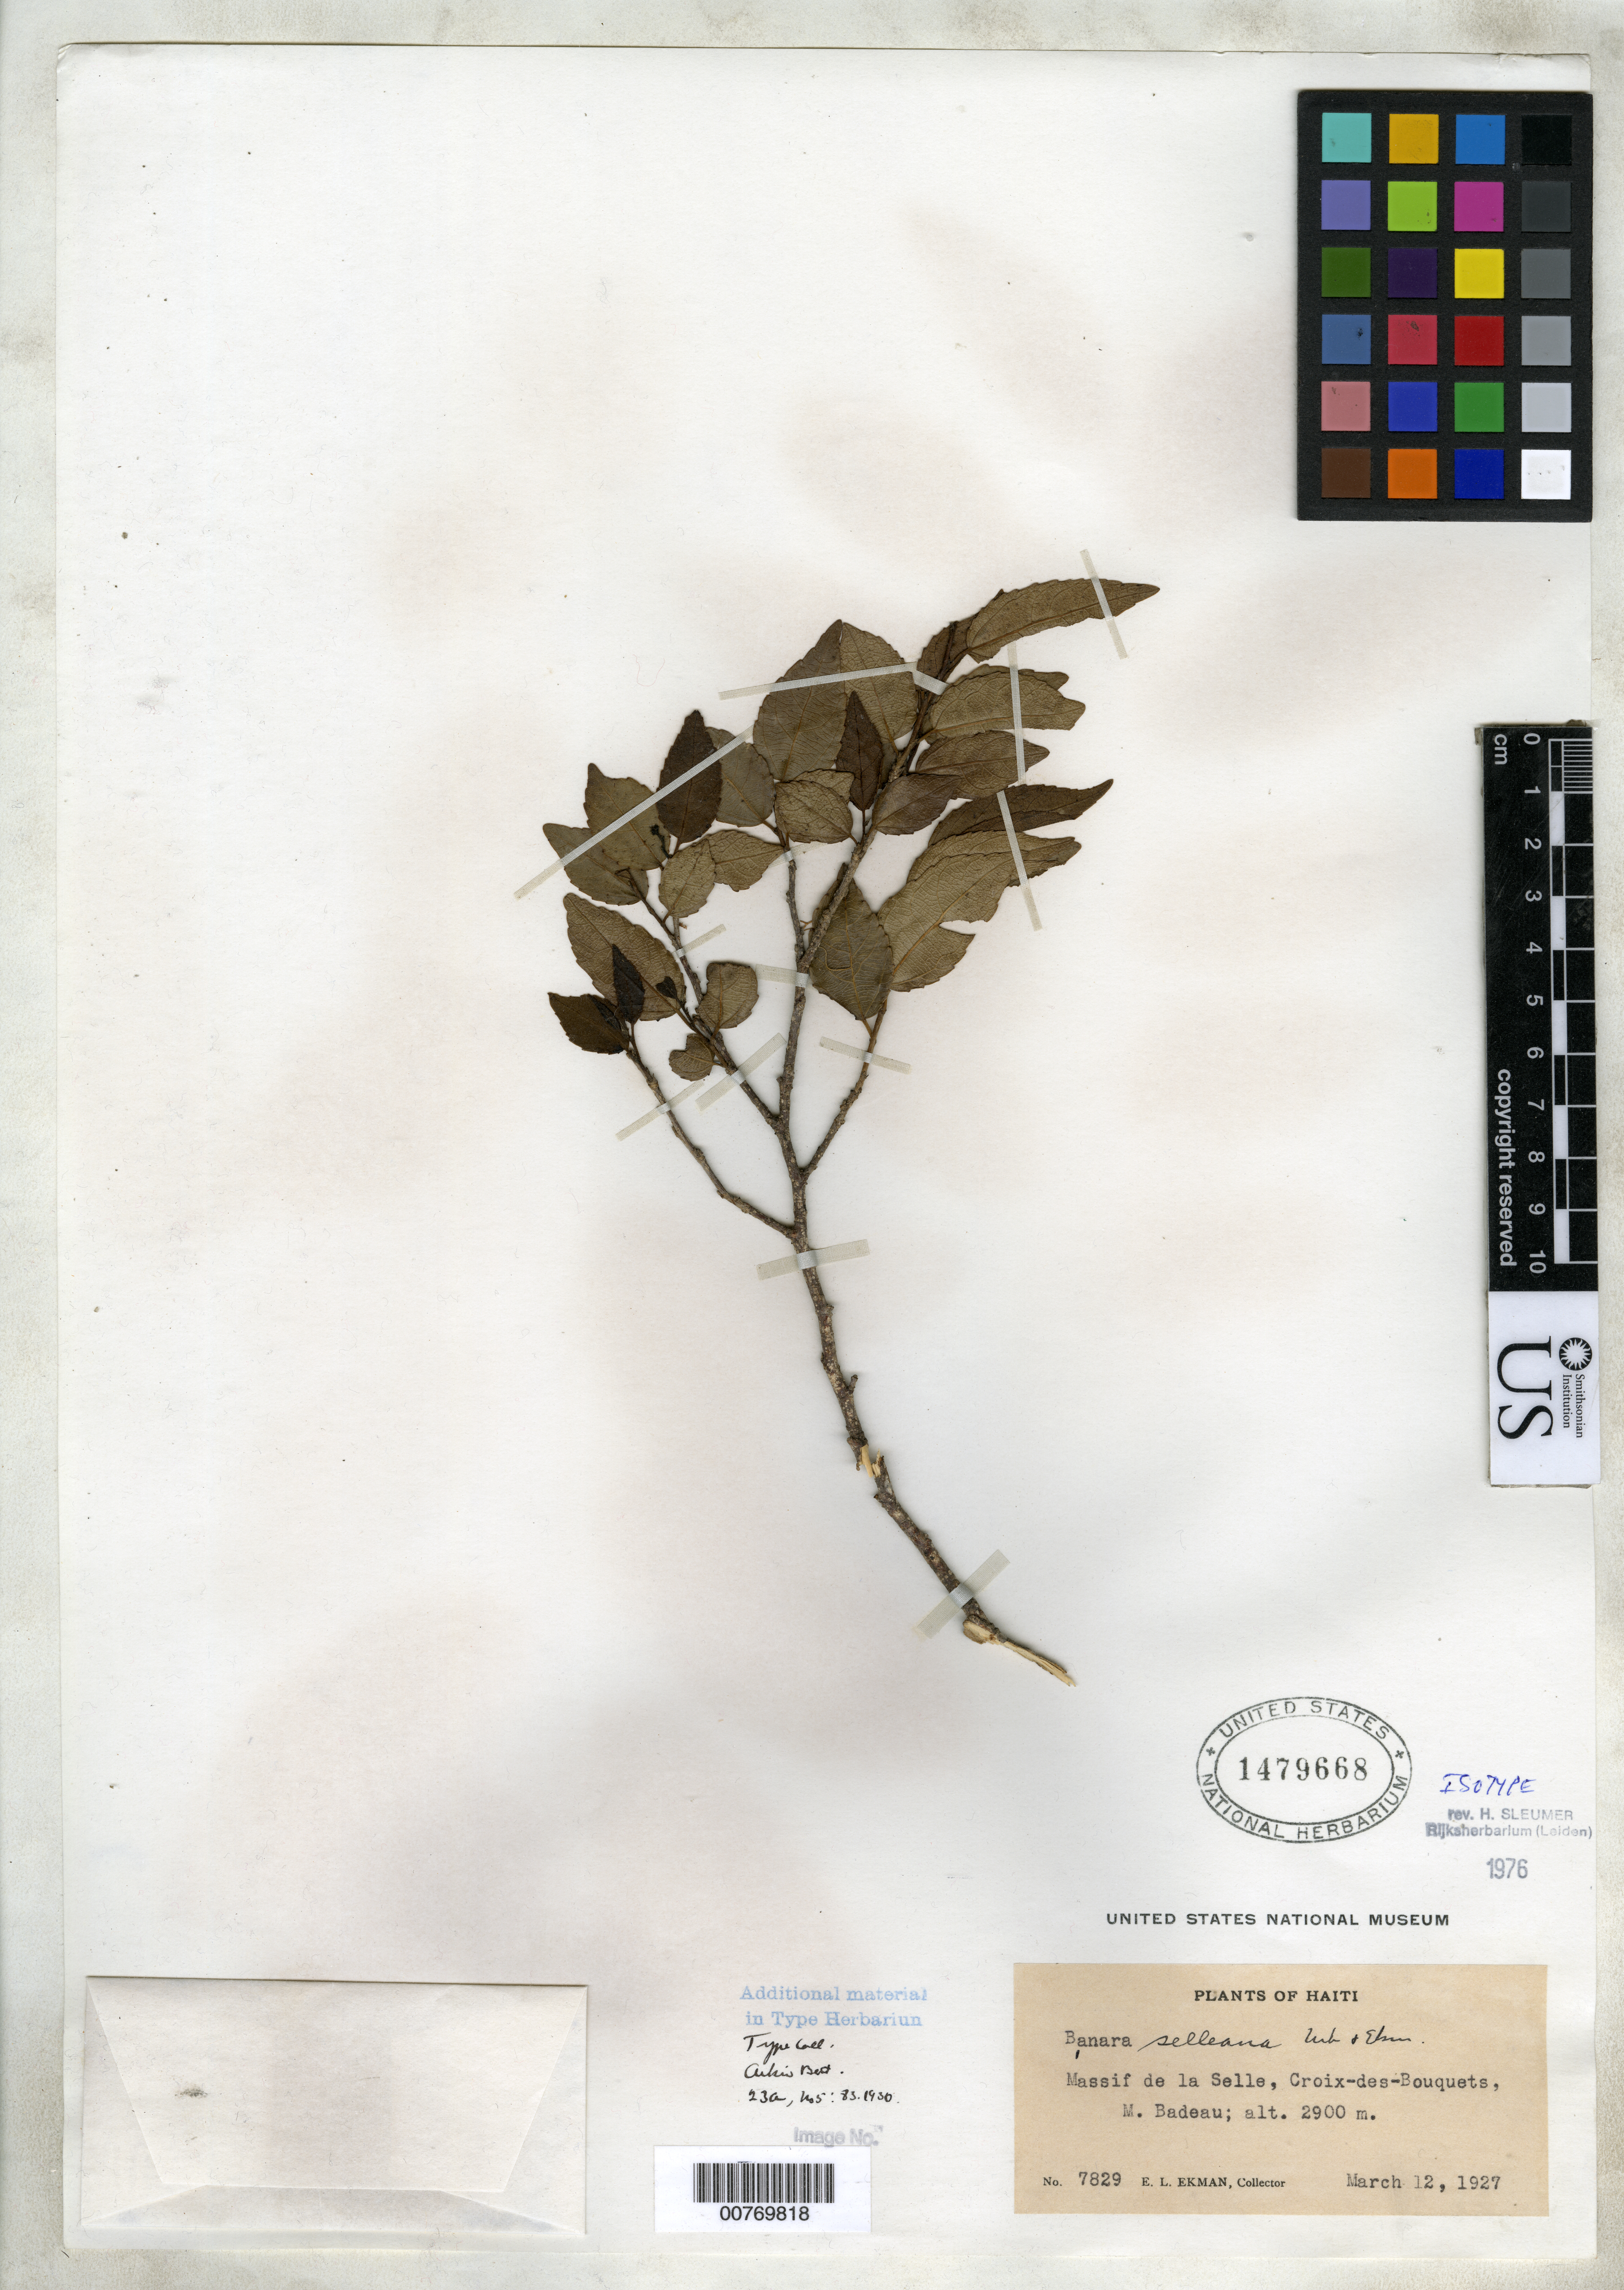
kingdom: Plantae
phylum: Tracheophyta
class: Magnoliopsida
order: Malpighiales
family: Salicaceae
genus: Banara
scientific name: Banara selleana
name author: Urb. & Ekman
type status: Isotype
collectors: E. L. Ekman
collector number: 7829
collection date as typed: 12 Mar 1927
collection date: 1927-03-12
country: Haiti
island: Hispaniola Island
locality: Massif de la Selle, Croix-des-Bouquets, M. Badeau.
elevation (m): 2900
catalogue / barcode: US 1479668